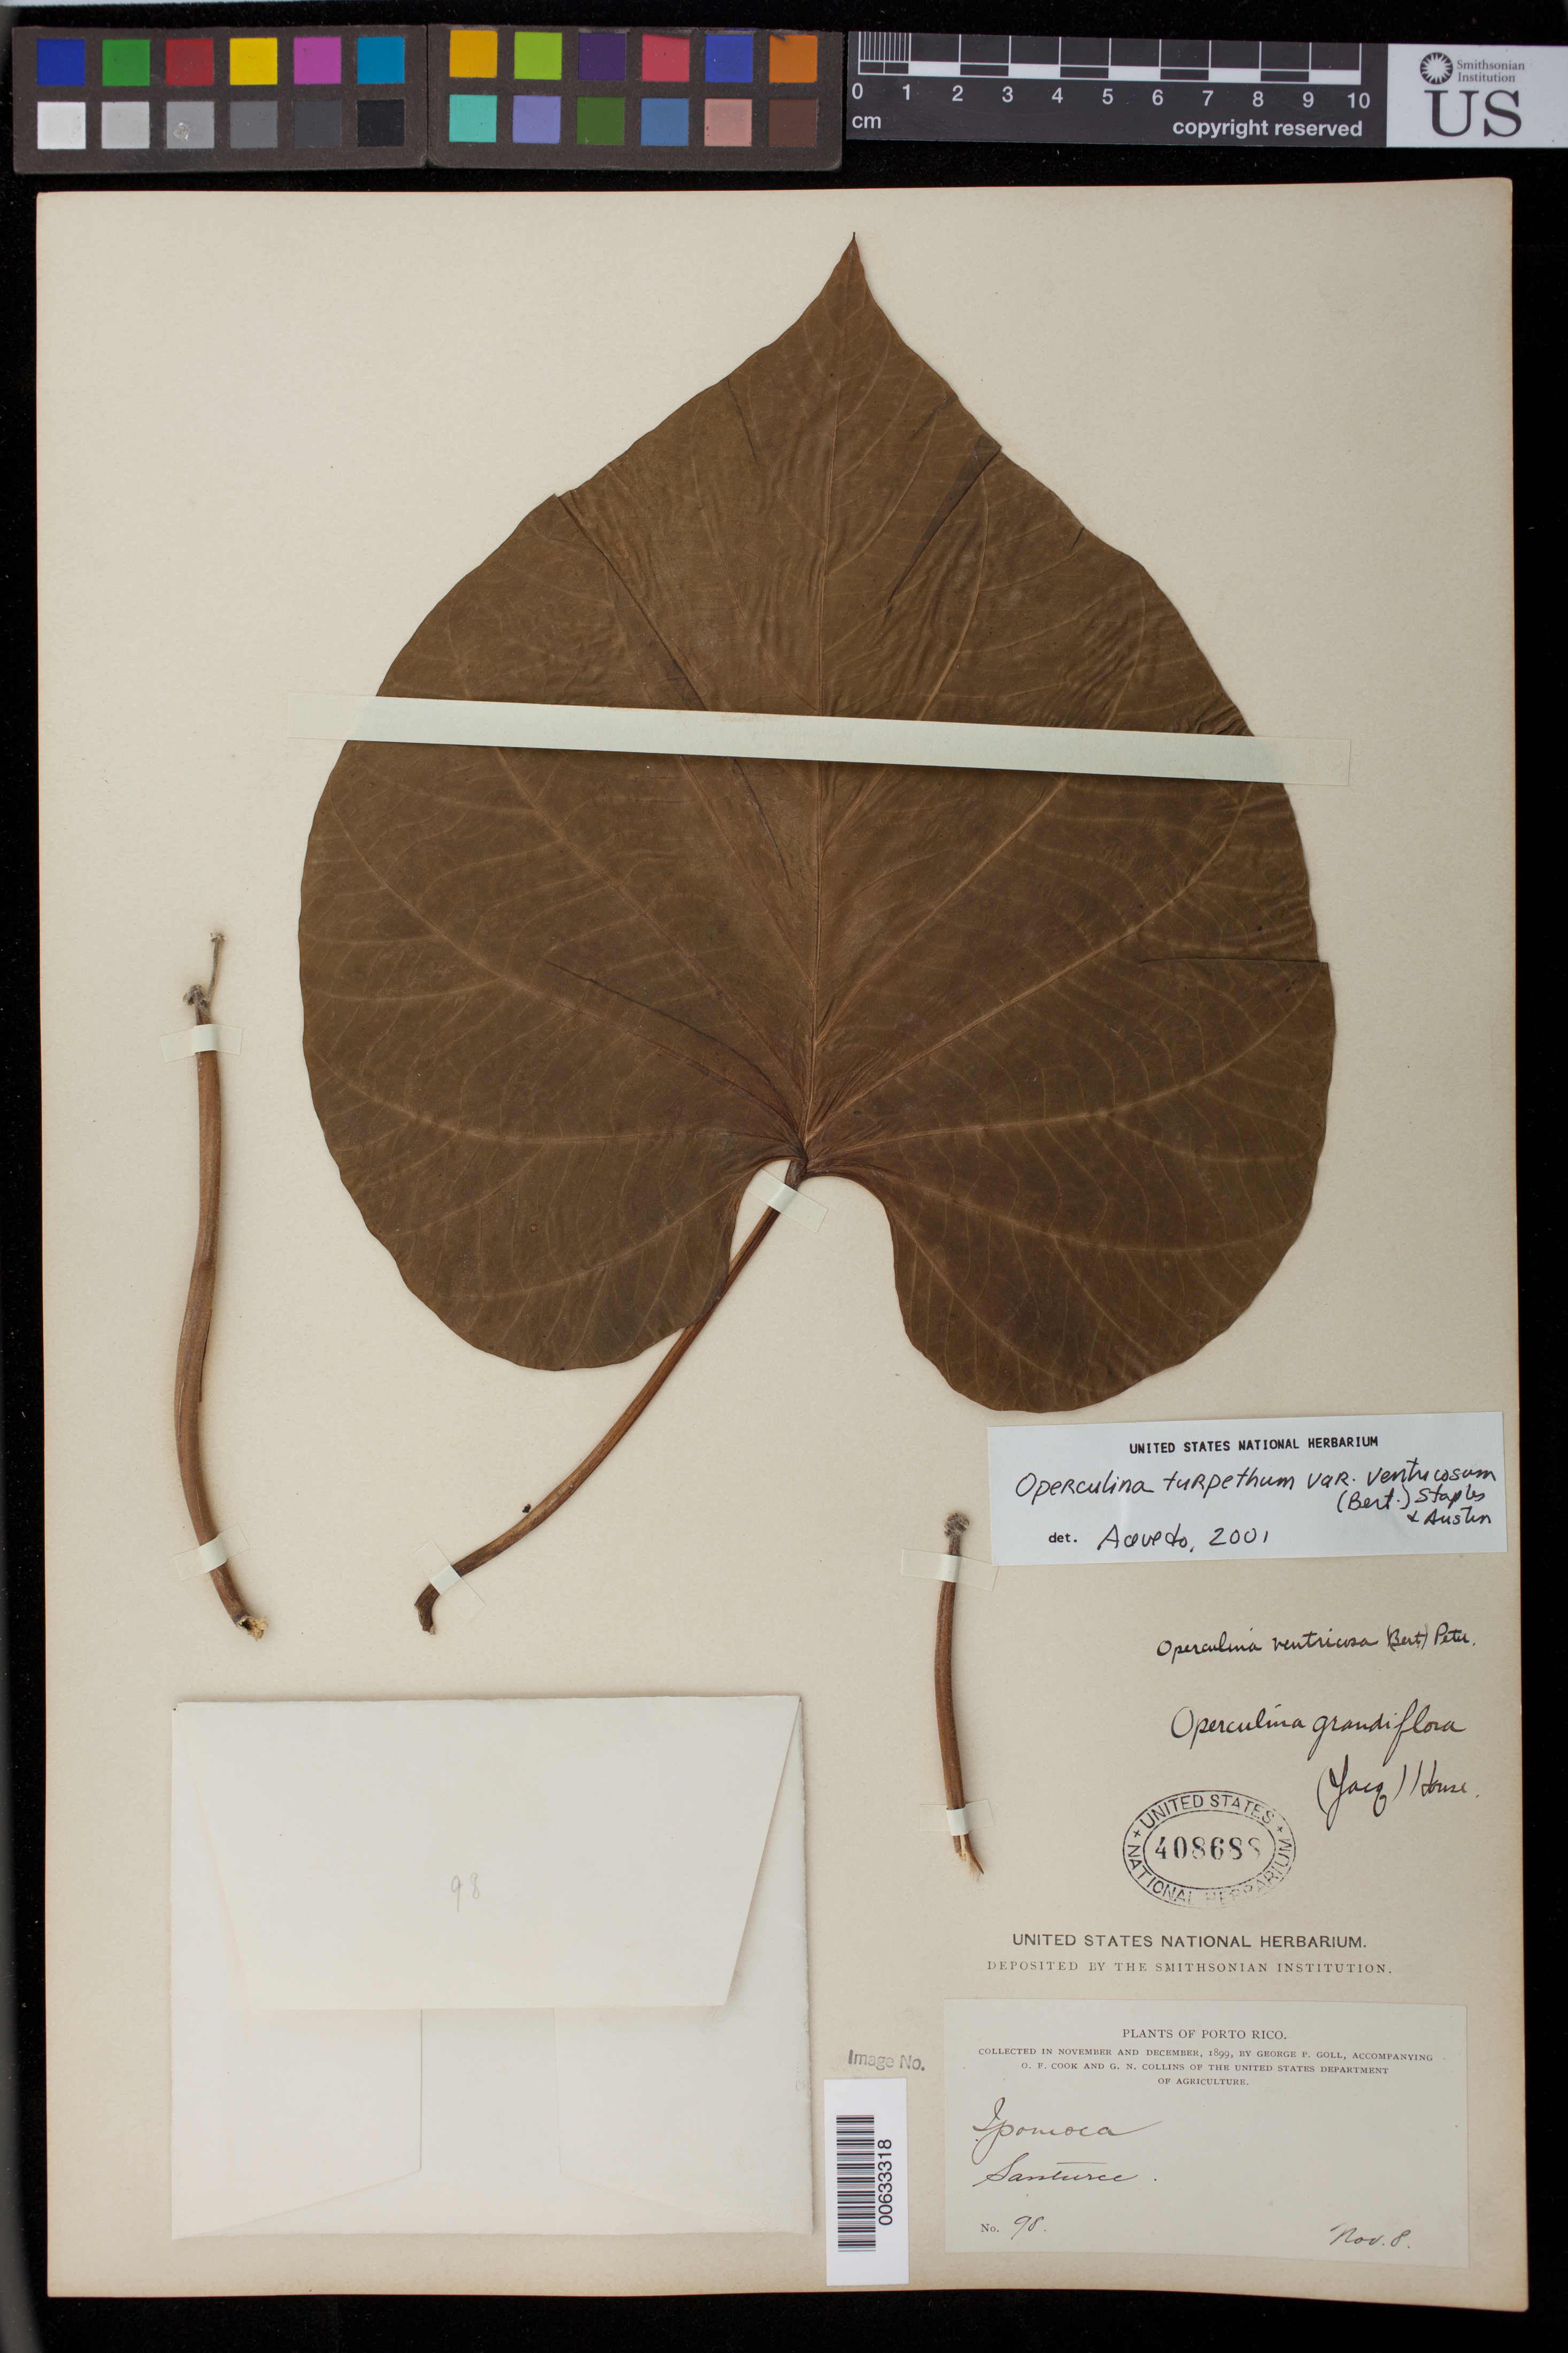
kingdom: Plantae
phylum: Tracheophyta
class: Magnoliopsida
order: Solanales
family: Convolvulaceae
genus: Operculina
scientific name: Operculina ventricosa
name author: (Aubl.) Barb. Rodr.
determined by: Staples, G. W.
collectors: G. Goll, O. F. Cook & G. N. Collins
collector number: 98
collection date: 1899-11-08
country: Puerto Rico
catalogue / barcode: US 408688